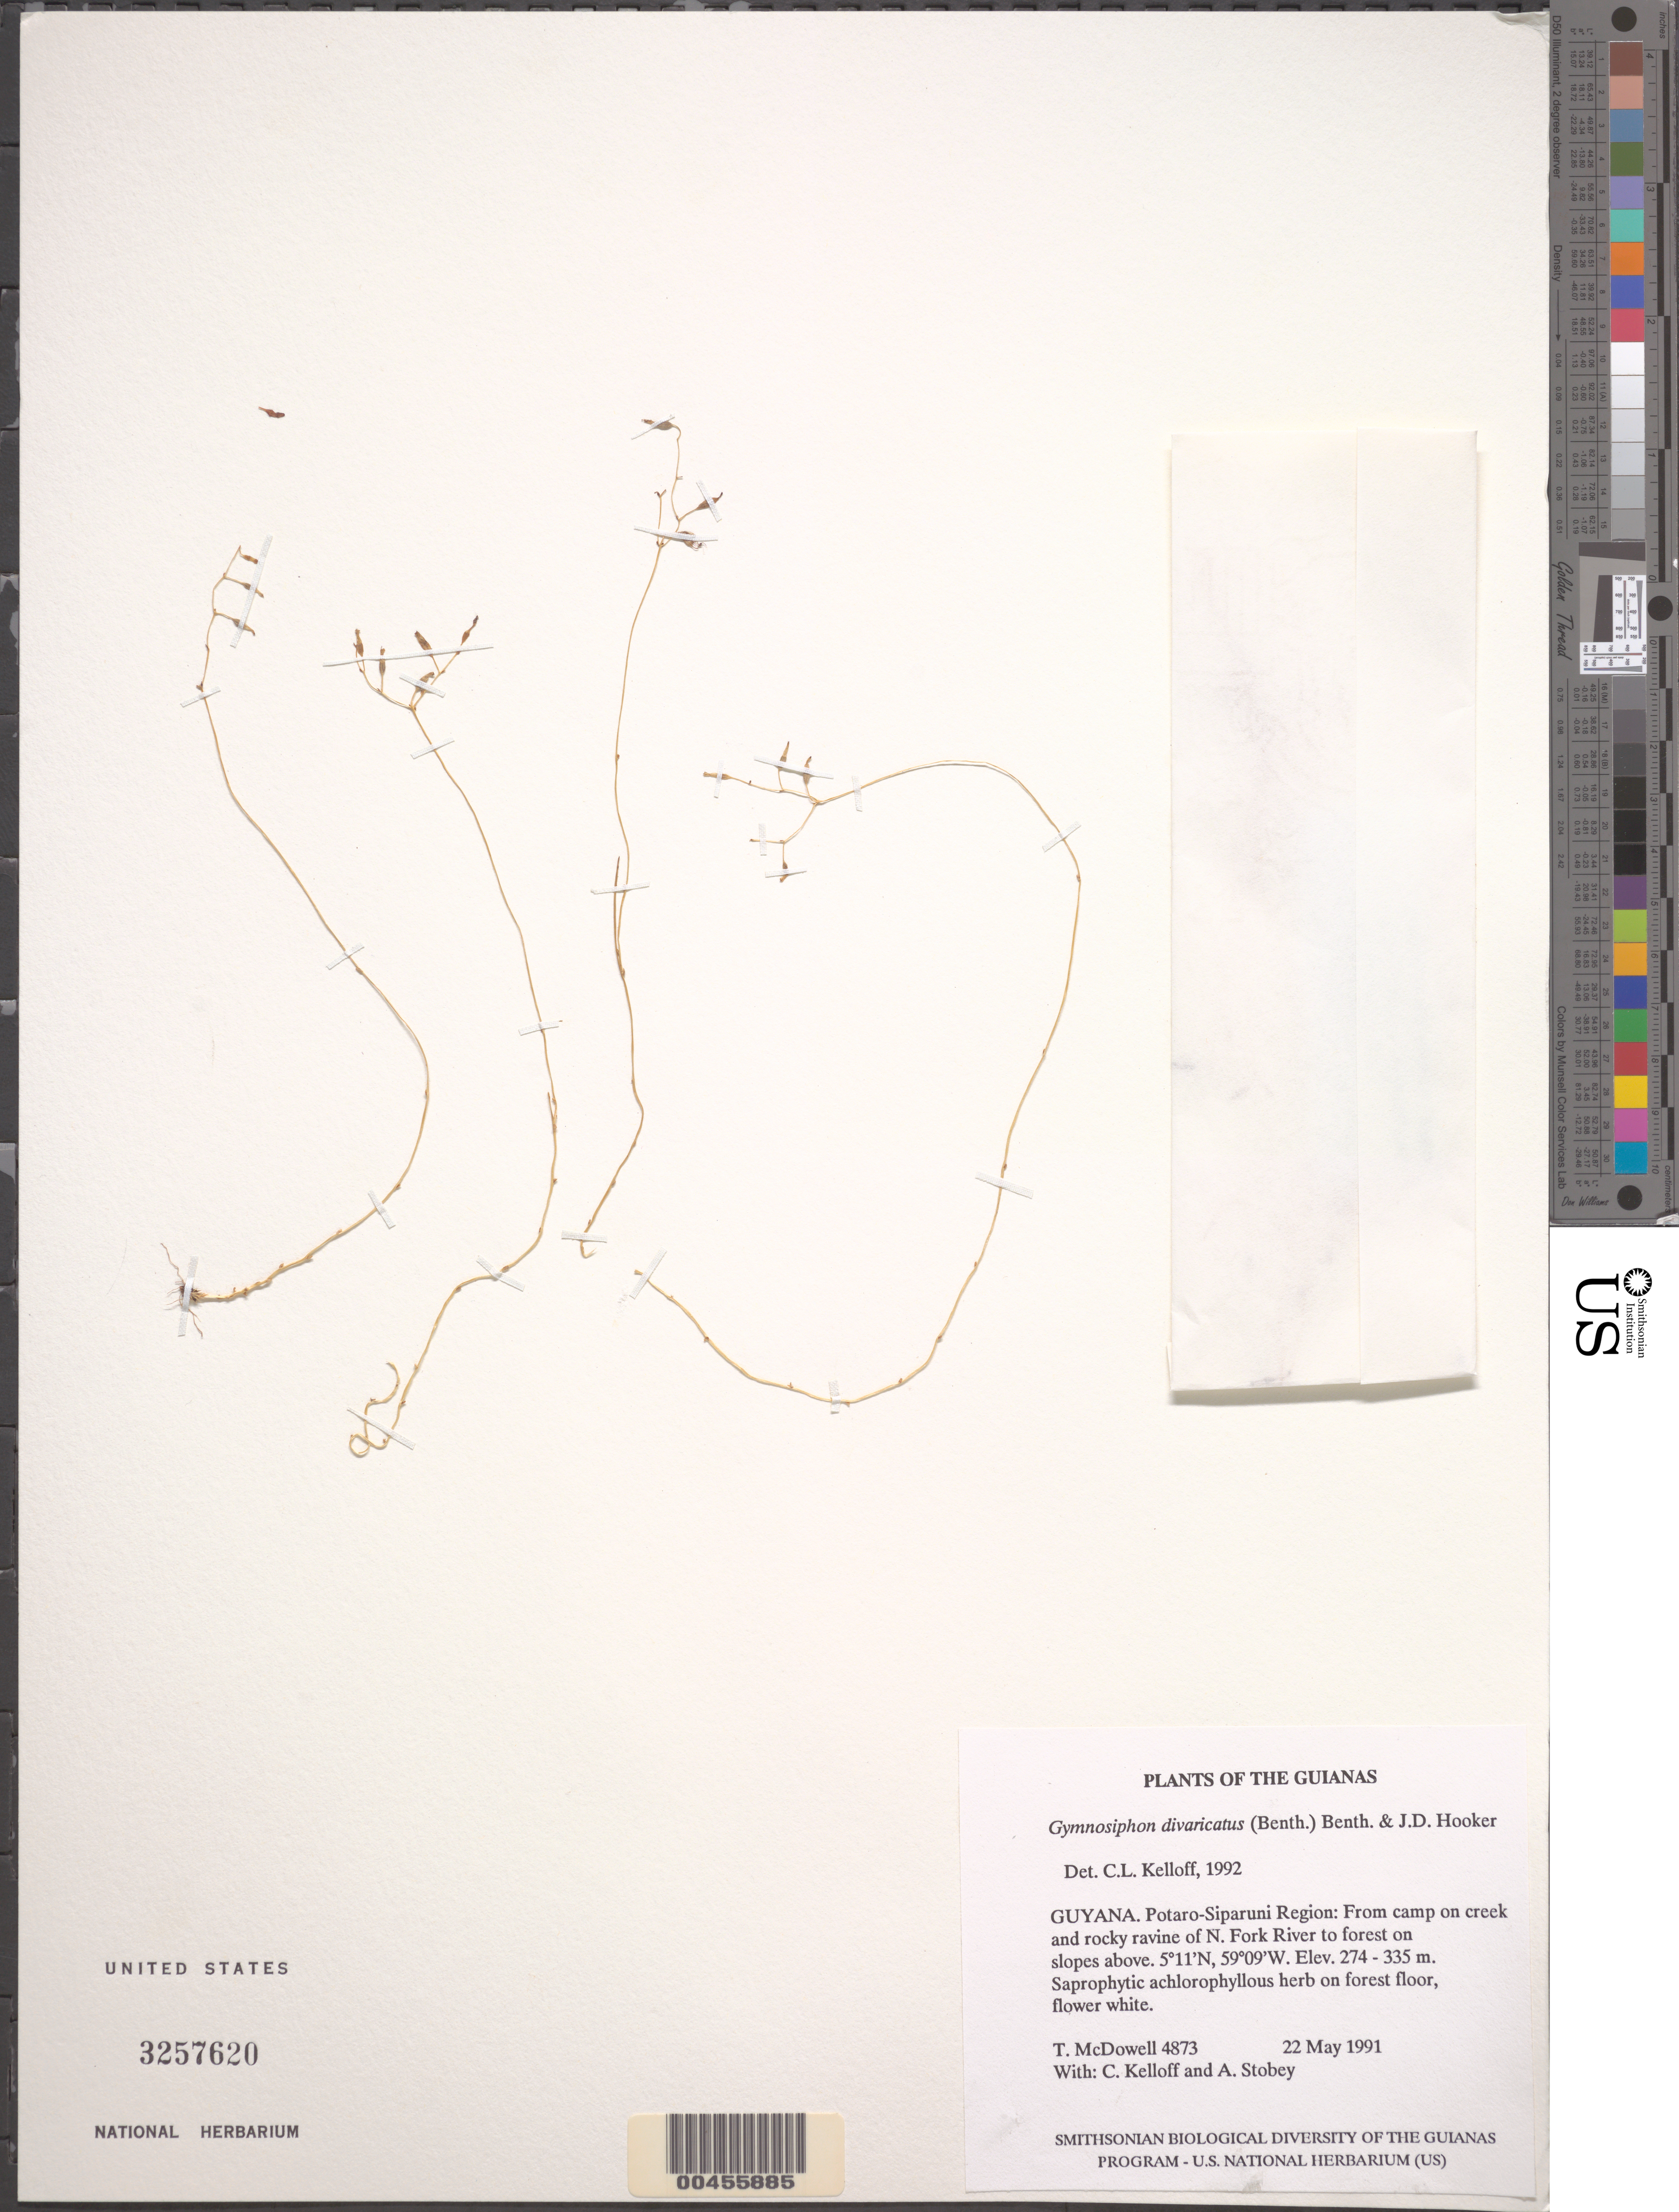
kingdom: Plantae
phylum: Tracheophyta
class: Liliopsida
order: Dioscoreales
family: Burmanniaceae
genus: Gymnosiphon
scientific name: Gymnosiphon divaricatus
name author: (Benth.) Benth. & Hook. f.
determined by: Kelloff, Carol L., (US), Smithsonian Institution - National Museum of Natural History (UNITED STATES)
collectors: T. McDowell, C. L. Kelloff & A. Stobey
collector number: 4873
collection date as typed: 22 May 1991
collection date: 1991-05-22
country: Guyana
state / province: Potaro-Siparuni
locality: Camp on "Blackwater Creek" (tributary to North Fork River)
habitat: Forest on slopes above creek, and rocky creek ravine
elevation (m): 274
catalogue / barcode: US 3257620